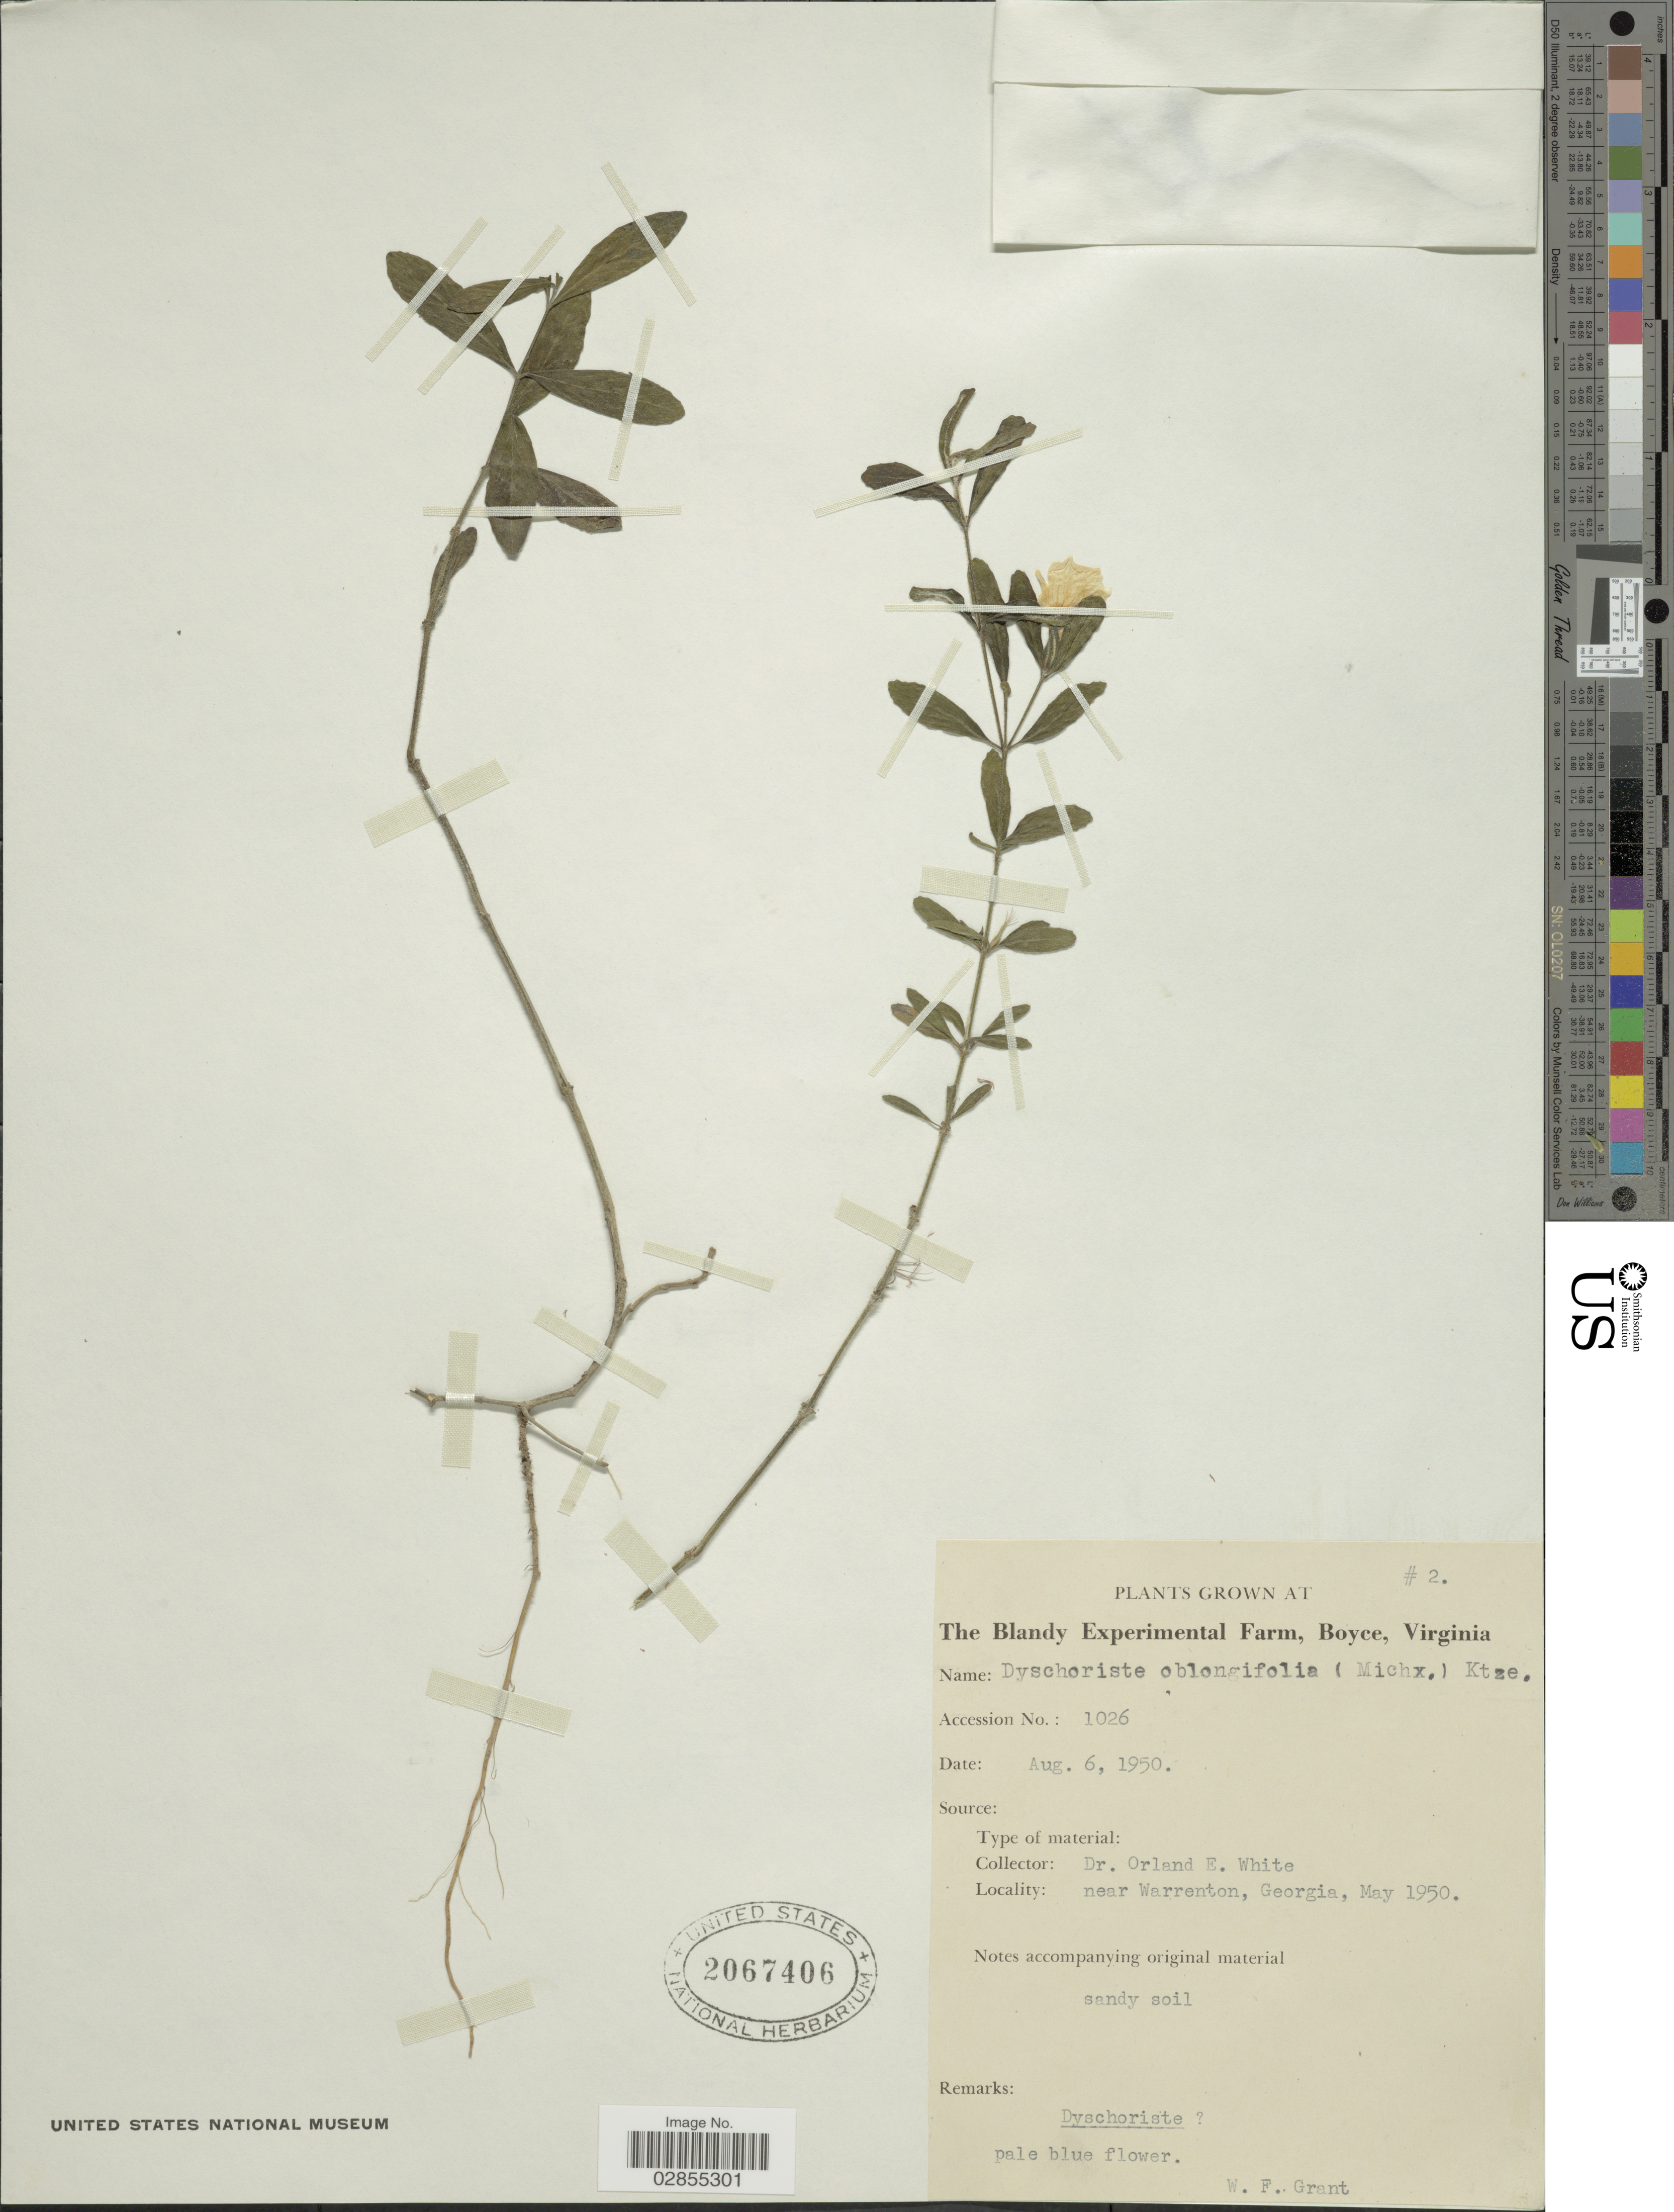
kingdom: Plantae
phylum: Tracheophyta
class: Magnoliopsida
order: Lamiales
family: Acanthaceae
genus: Dyschoriste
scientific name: Dyschoriste oblongifolia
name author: (Michx.) Kuntze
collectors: O. E. White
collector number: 2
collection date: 1950-08-06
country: United States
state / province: Virginia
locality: The Blandy Experimental Farm, Boyce.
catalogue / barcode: US 2067406